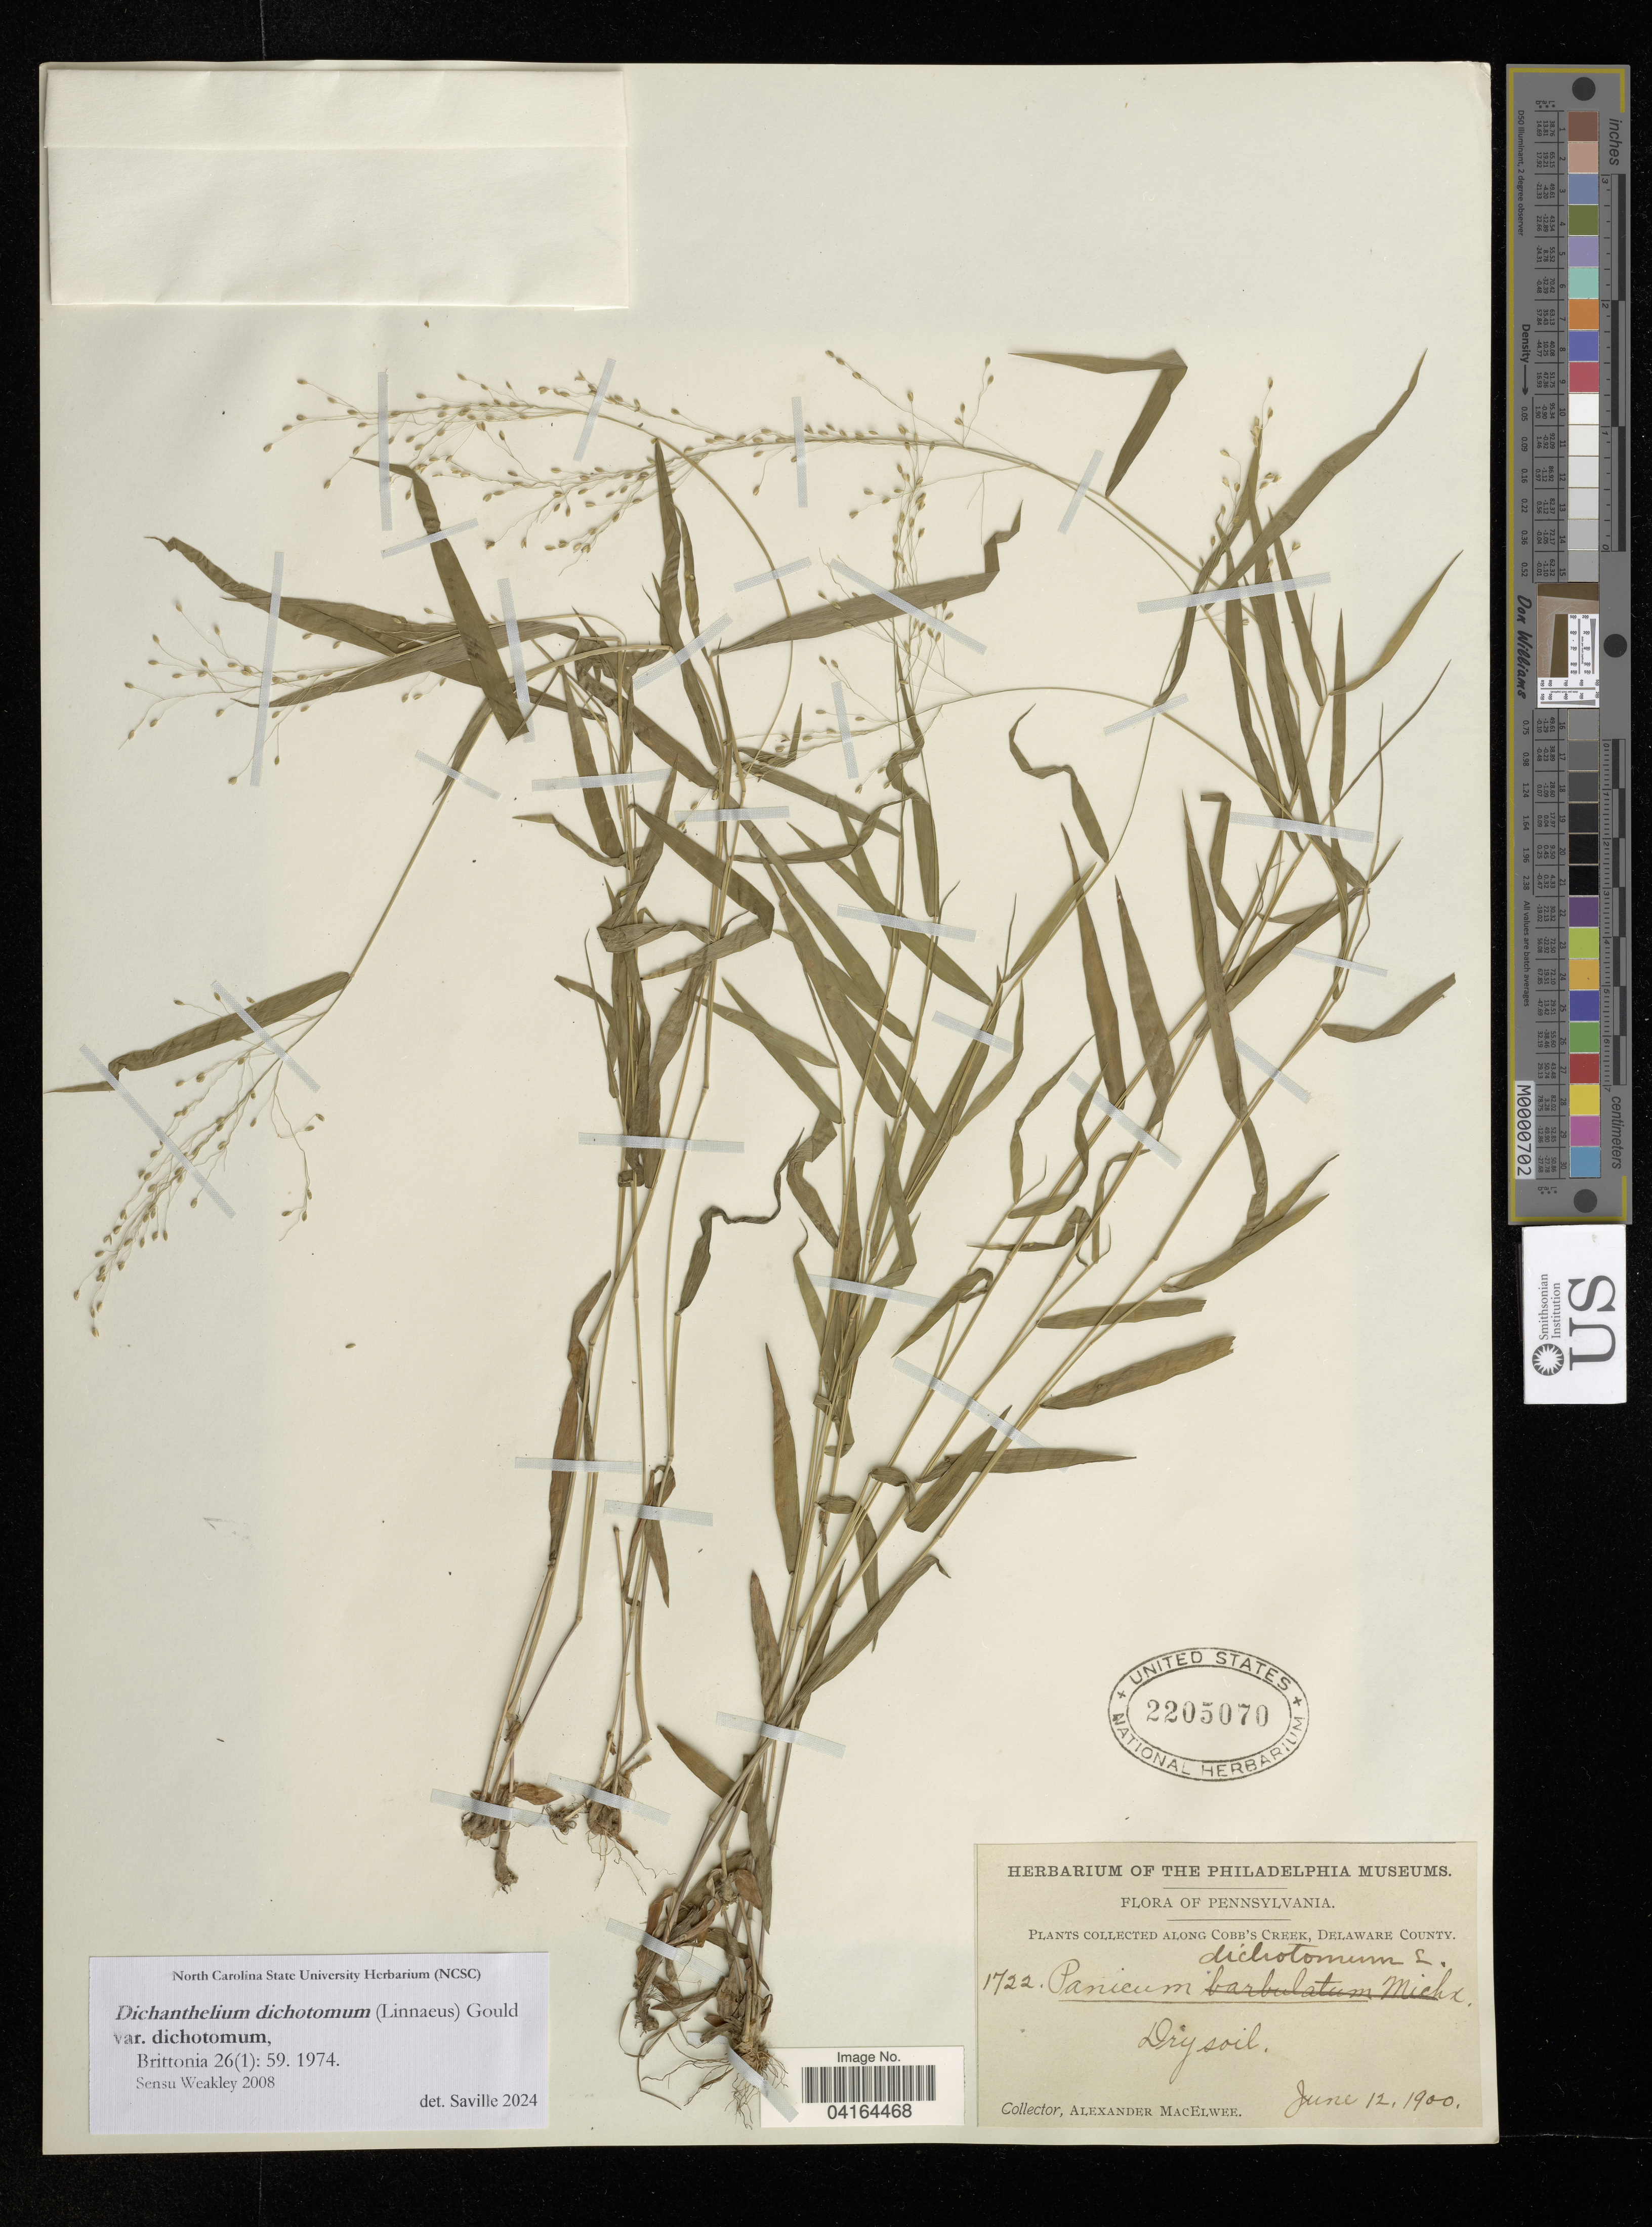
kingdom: Plantae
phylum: Tracheophyta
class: Liliopsida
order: Poales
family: Poaceae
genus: Dichanthelium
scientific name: Dichanthelium dichotomum var. dichotomum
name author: (L.) Gould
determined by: Saville, A. C., (NCSC), North Carolina State University (UNITED STATES)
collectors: A. MacElwee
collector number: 1722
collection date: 1900-06-12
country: United States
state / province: Pennsylvania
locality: Plants collected along Cobb's Creek, Delaware County.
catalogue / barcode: US 2205070